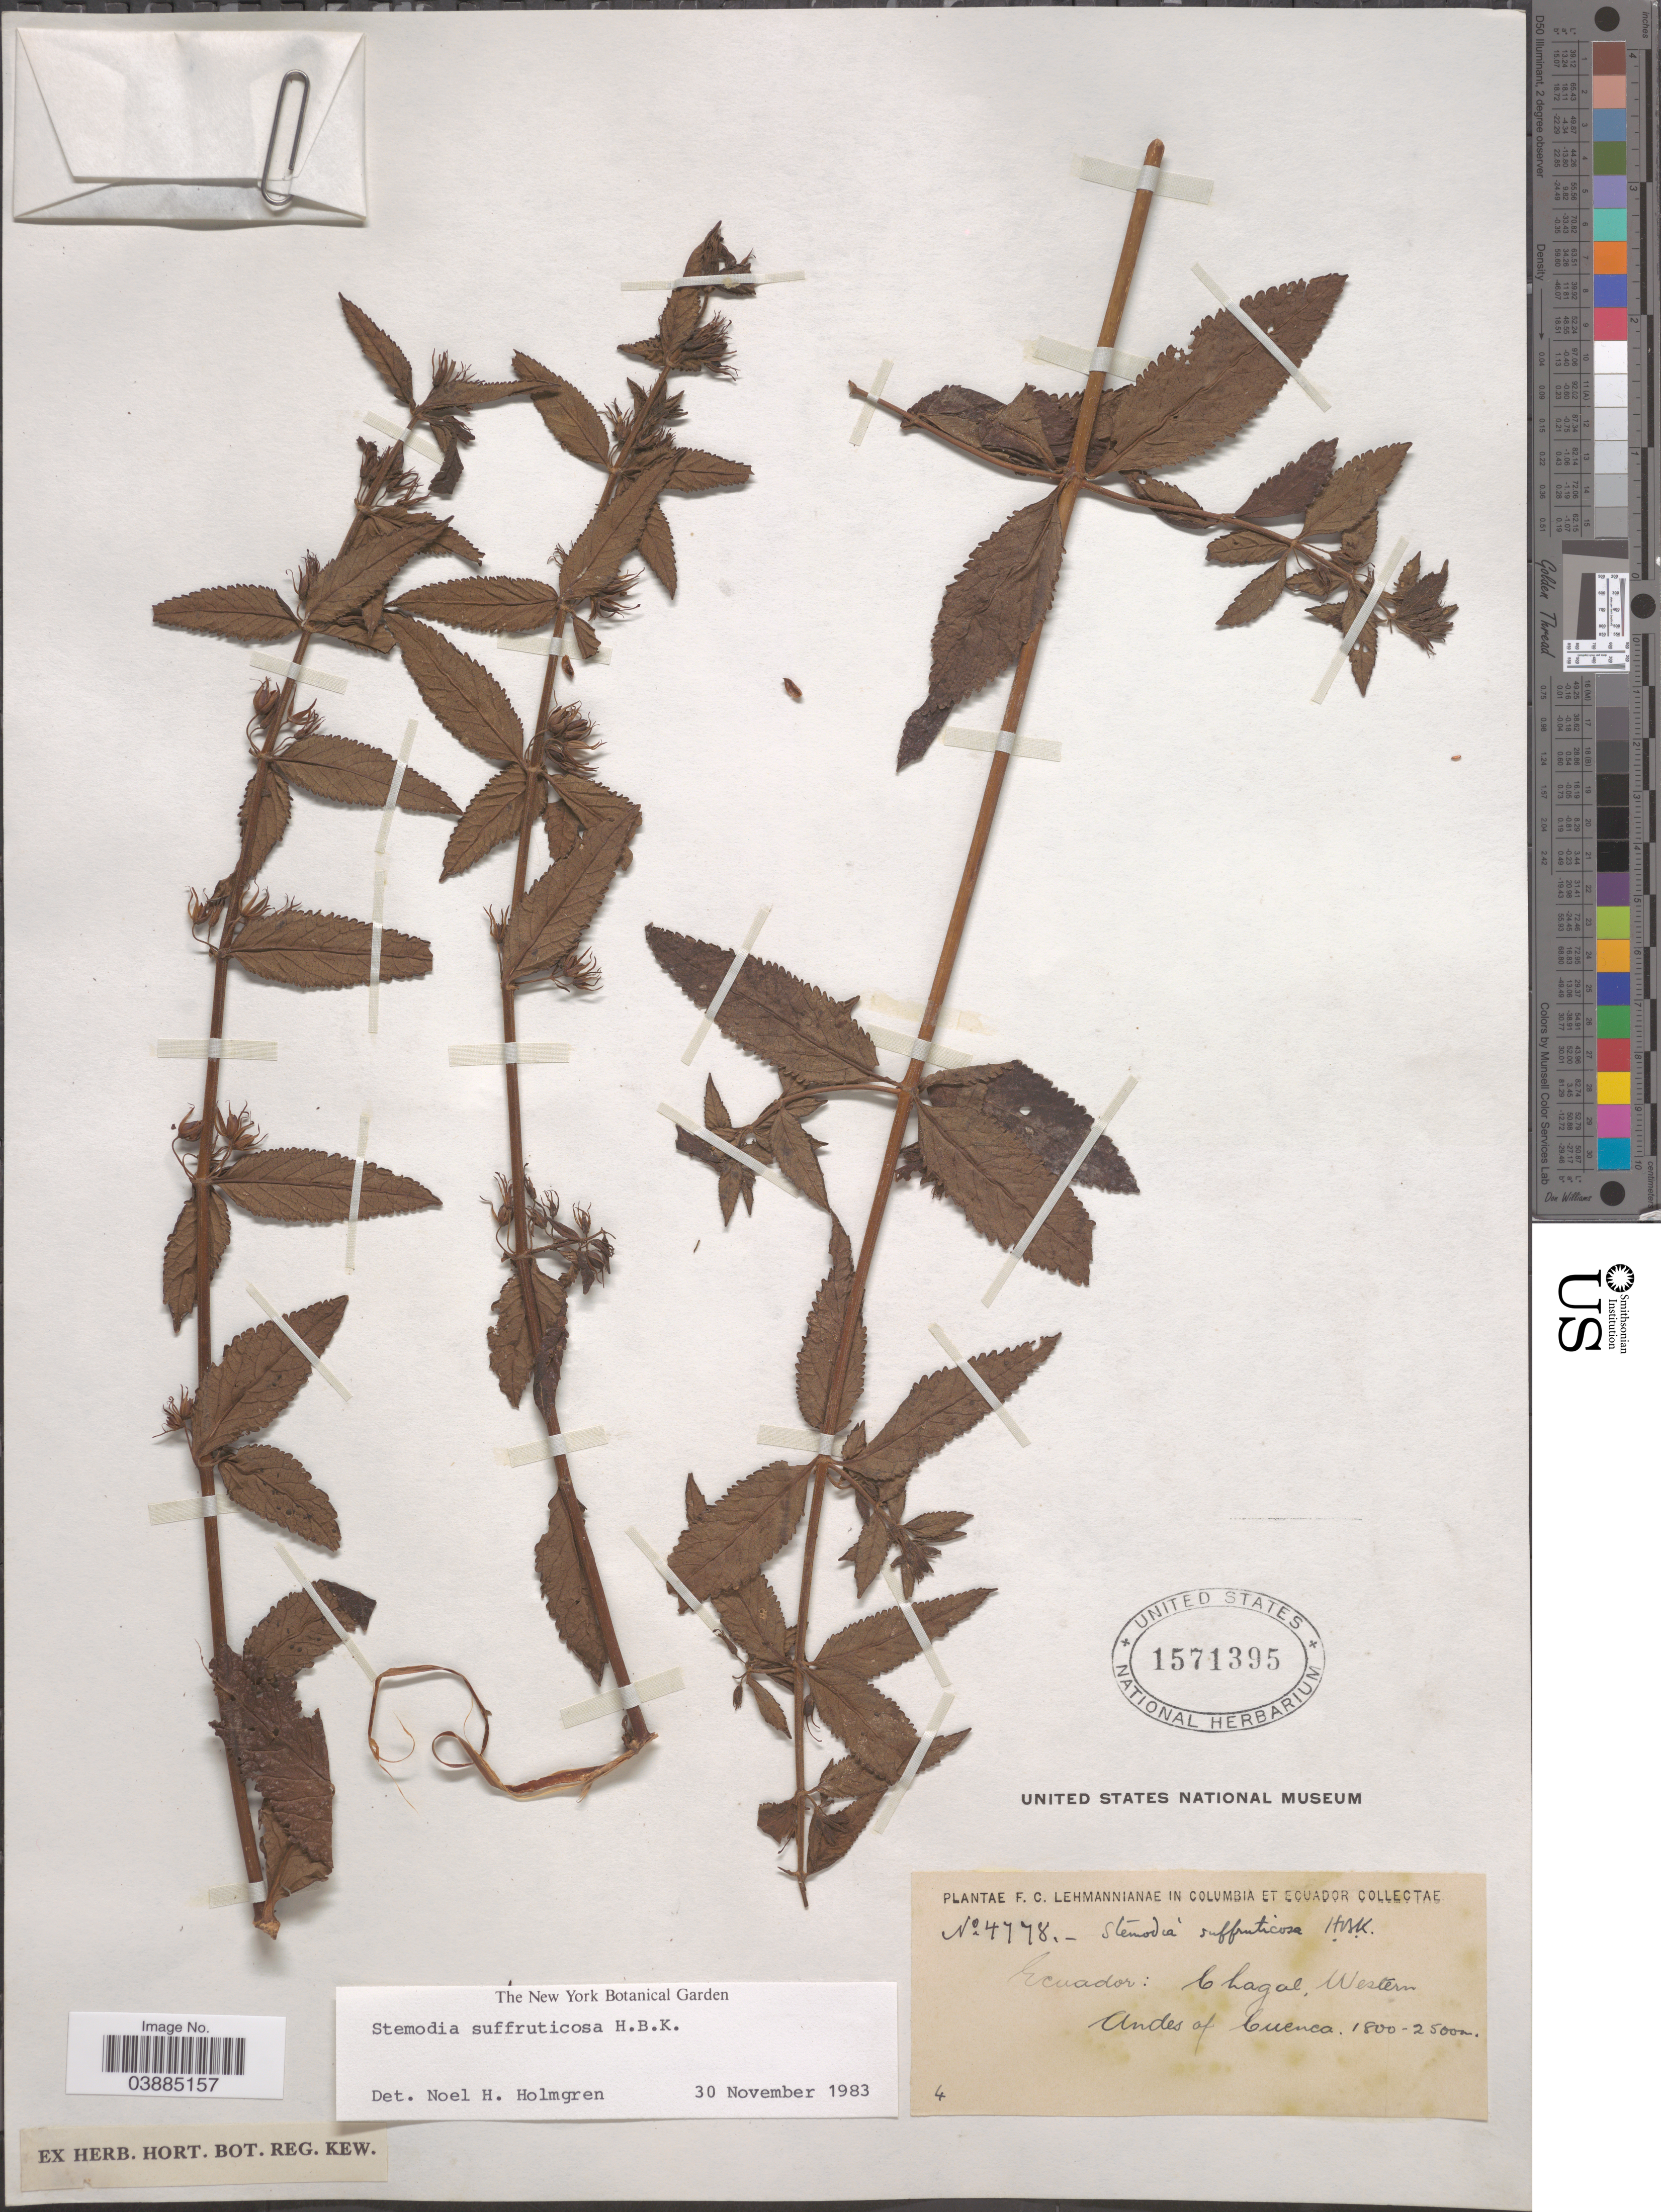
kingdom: Plantae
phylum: Tracheophyta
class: Magnoliopsida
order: Lamiales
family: Plantaginaceae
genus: Stemodia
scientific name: Stemodia suffruticosa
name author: Kunth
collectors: F. C. Lehmann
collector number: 4778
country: Ecuador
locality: Chagal, Western Andes of Cuenca.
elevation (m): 1800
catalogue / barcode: US 1571395